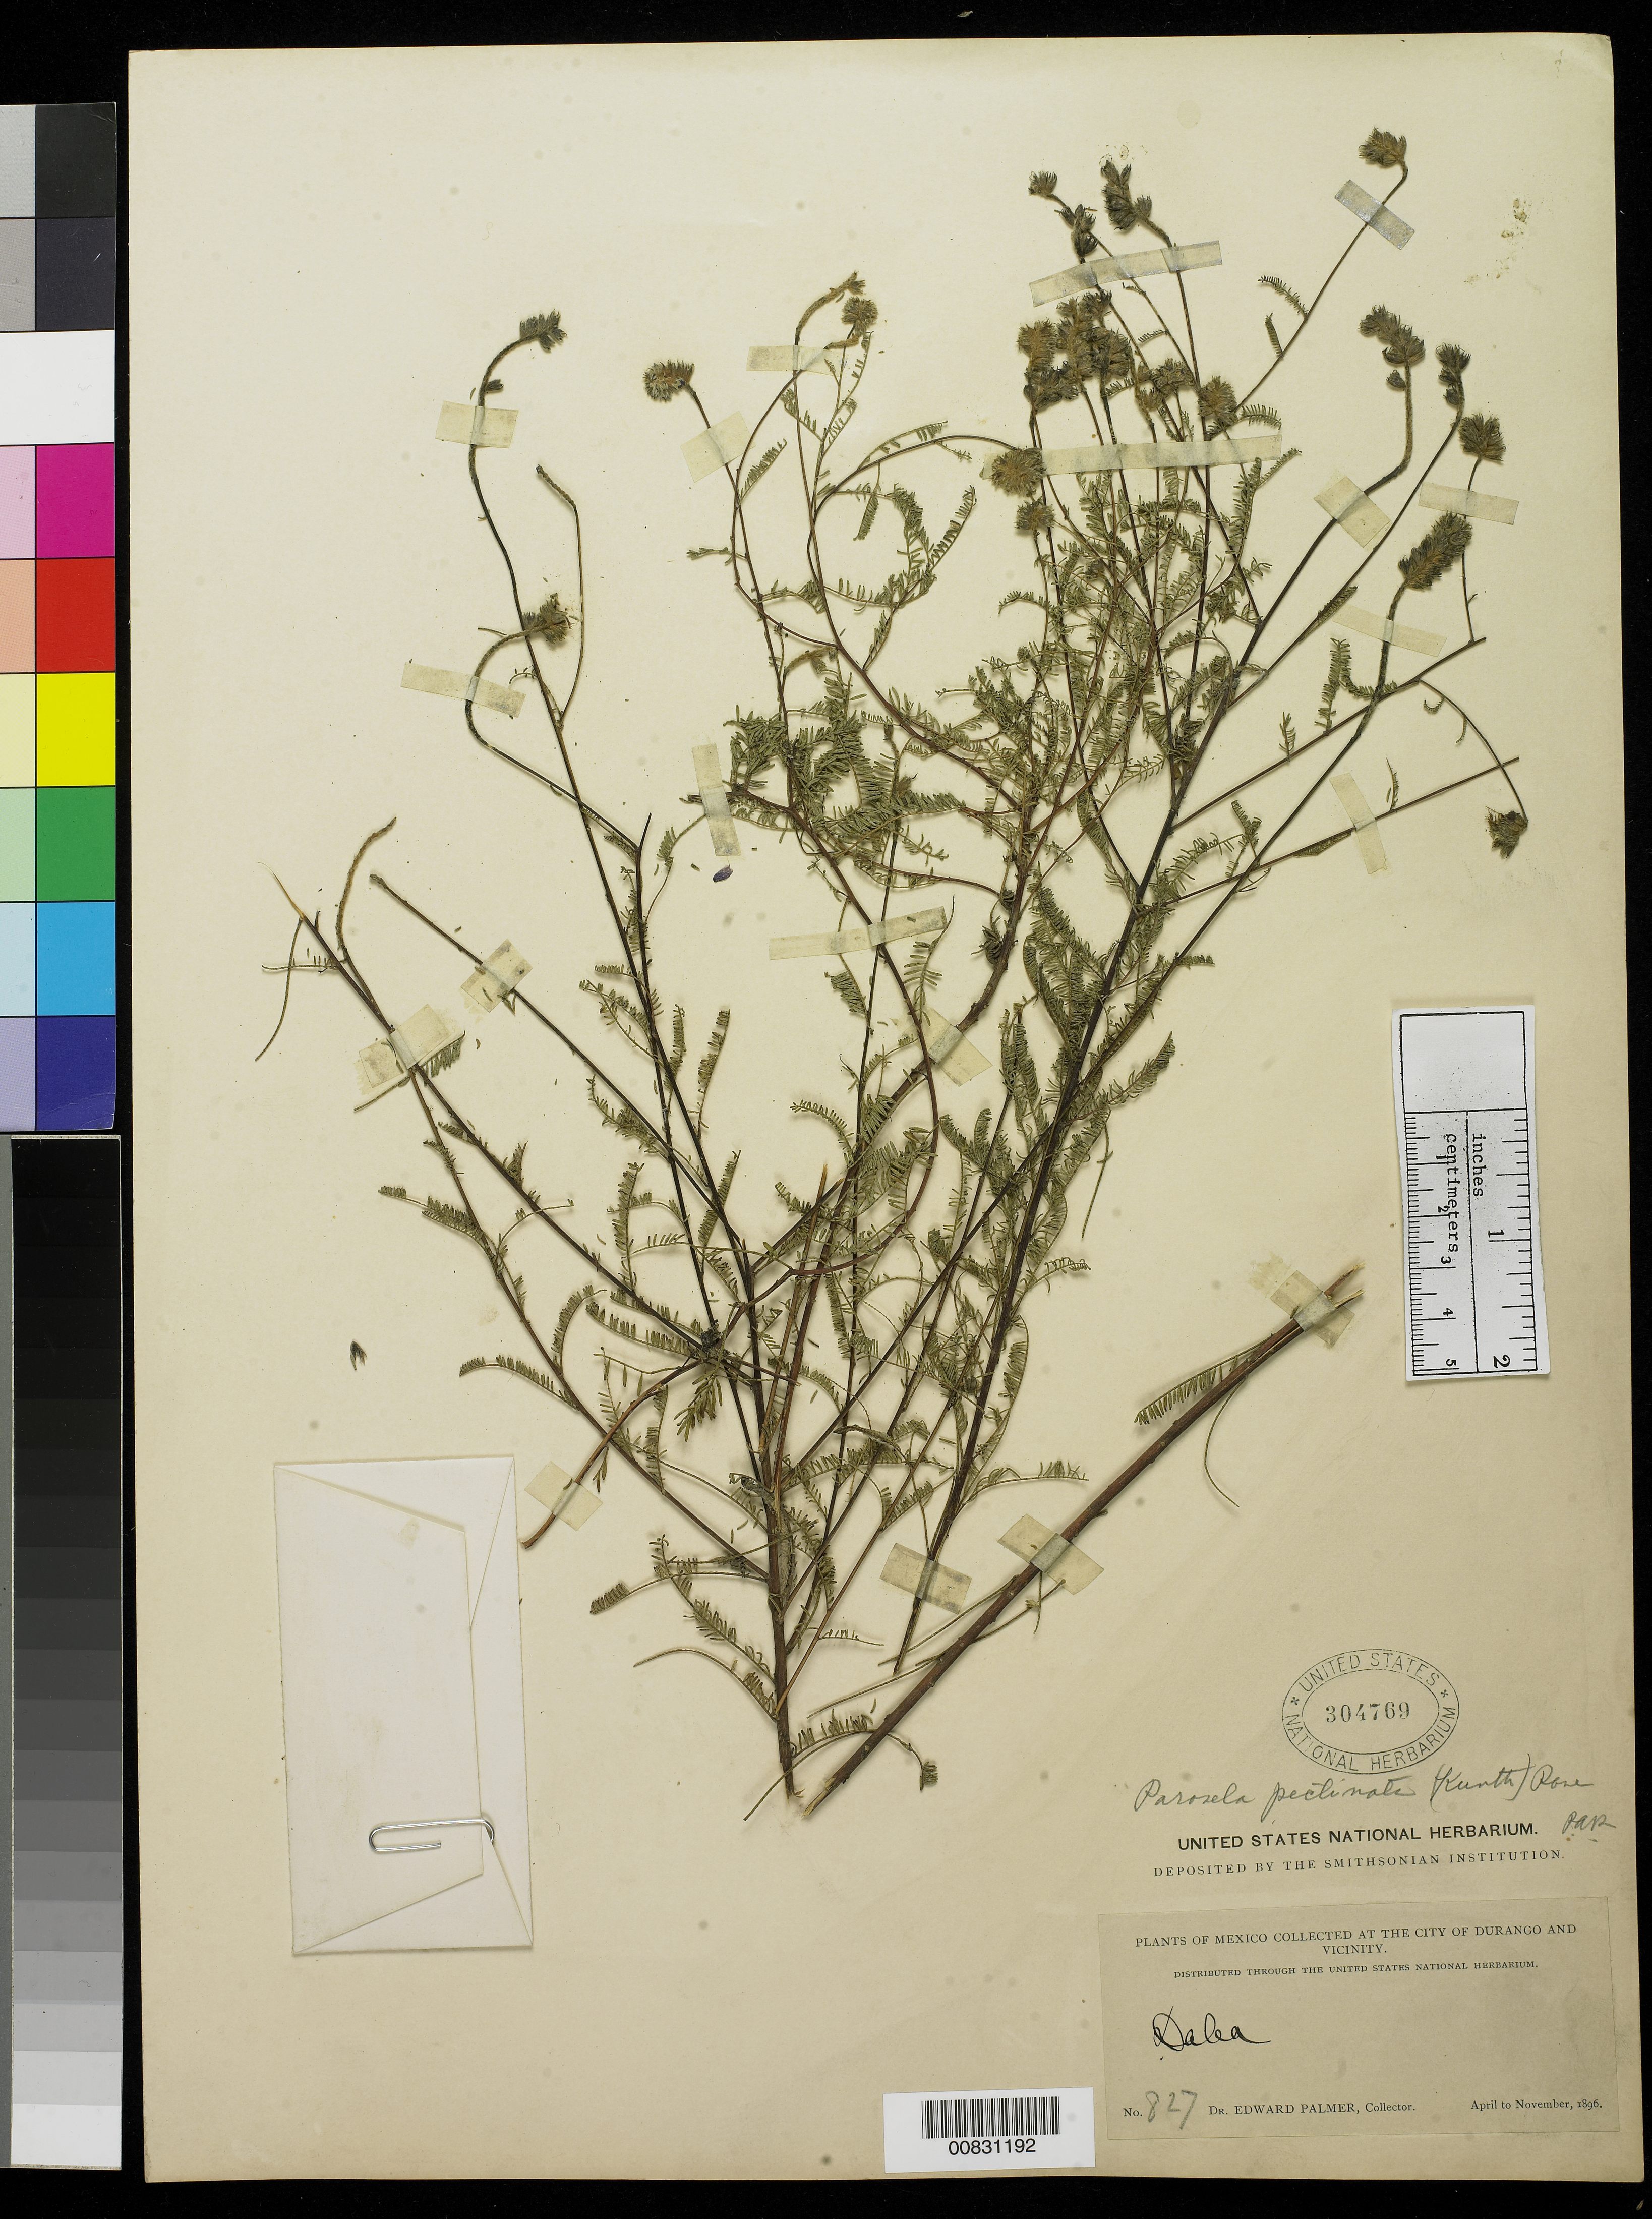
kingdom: Plantae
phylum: Tracheophyta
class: Magnoliopsida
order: Fabales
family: Fabaceae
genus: Dalea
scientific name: Dalea pectinata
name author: Kunth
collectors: E. Palmer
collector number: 827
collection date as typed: Apr 1896 to -- Nov 1896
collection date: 1896-04/1896-11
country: Mexico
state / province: Durango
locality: City of Durango and vicinity.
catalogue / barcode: US 304769